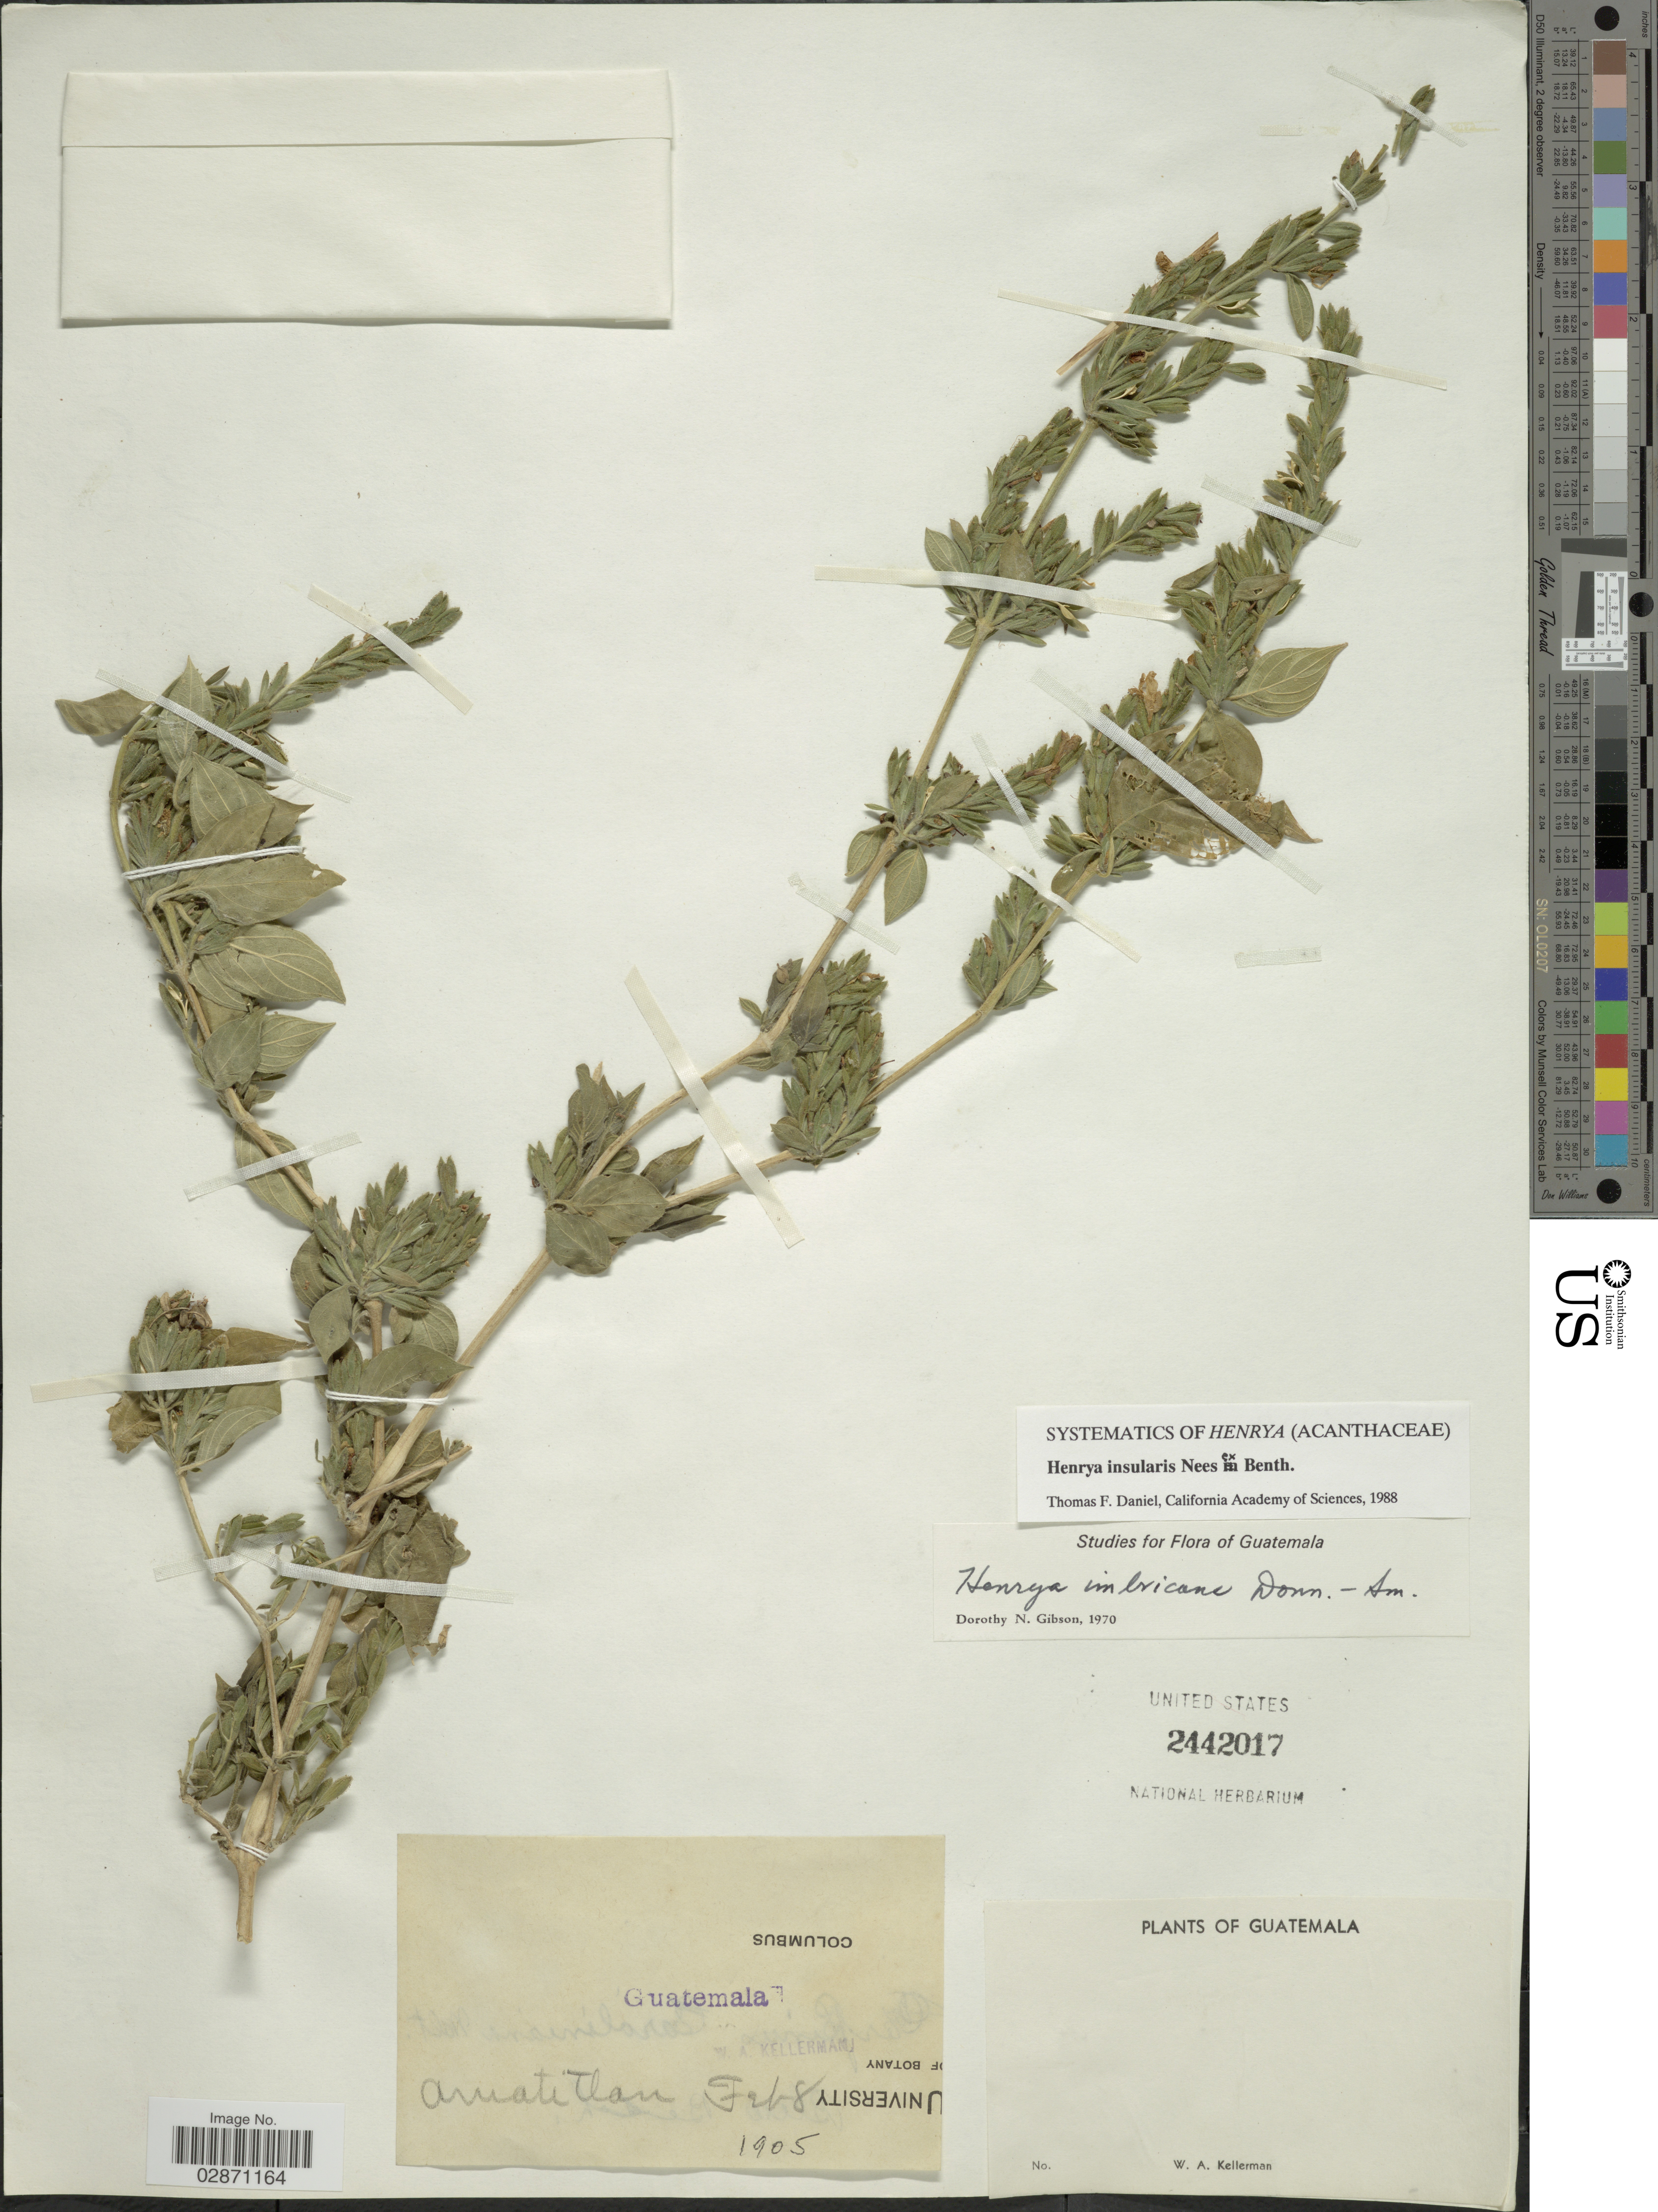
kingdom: Plantae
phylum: Tracheophyta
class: Magnoliopsida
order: Lamiales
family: Acanthaceae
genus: Henrya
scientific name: Henrya insularis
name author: Nees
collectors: W. Kellerman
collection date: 1905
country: Guatemala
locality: Columbus [unsure placement]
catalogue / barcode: US 2442017